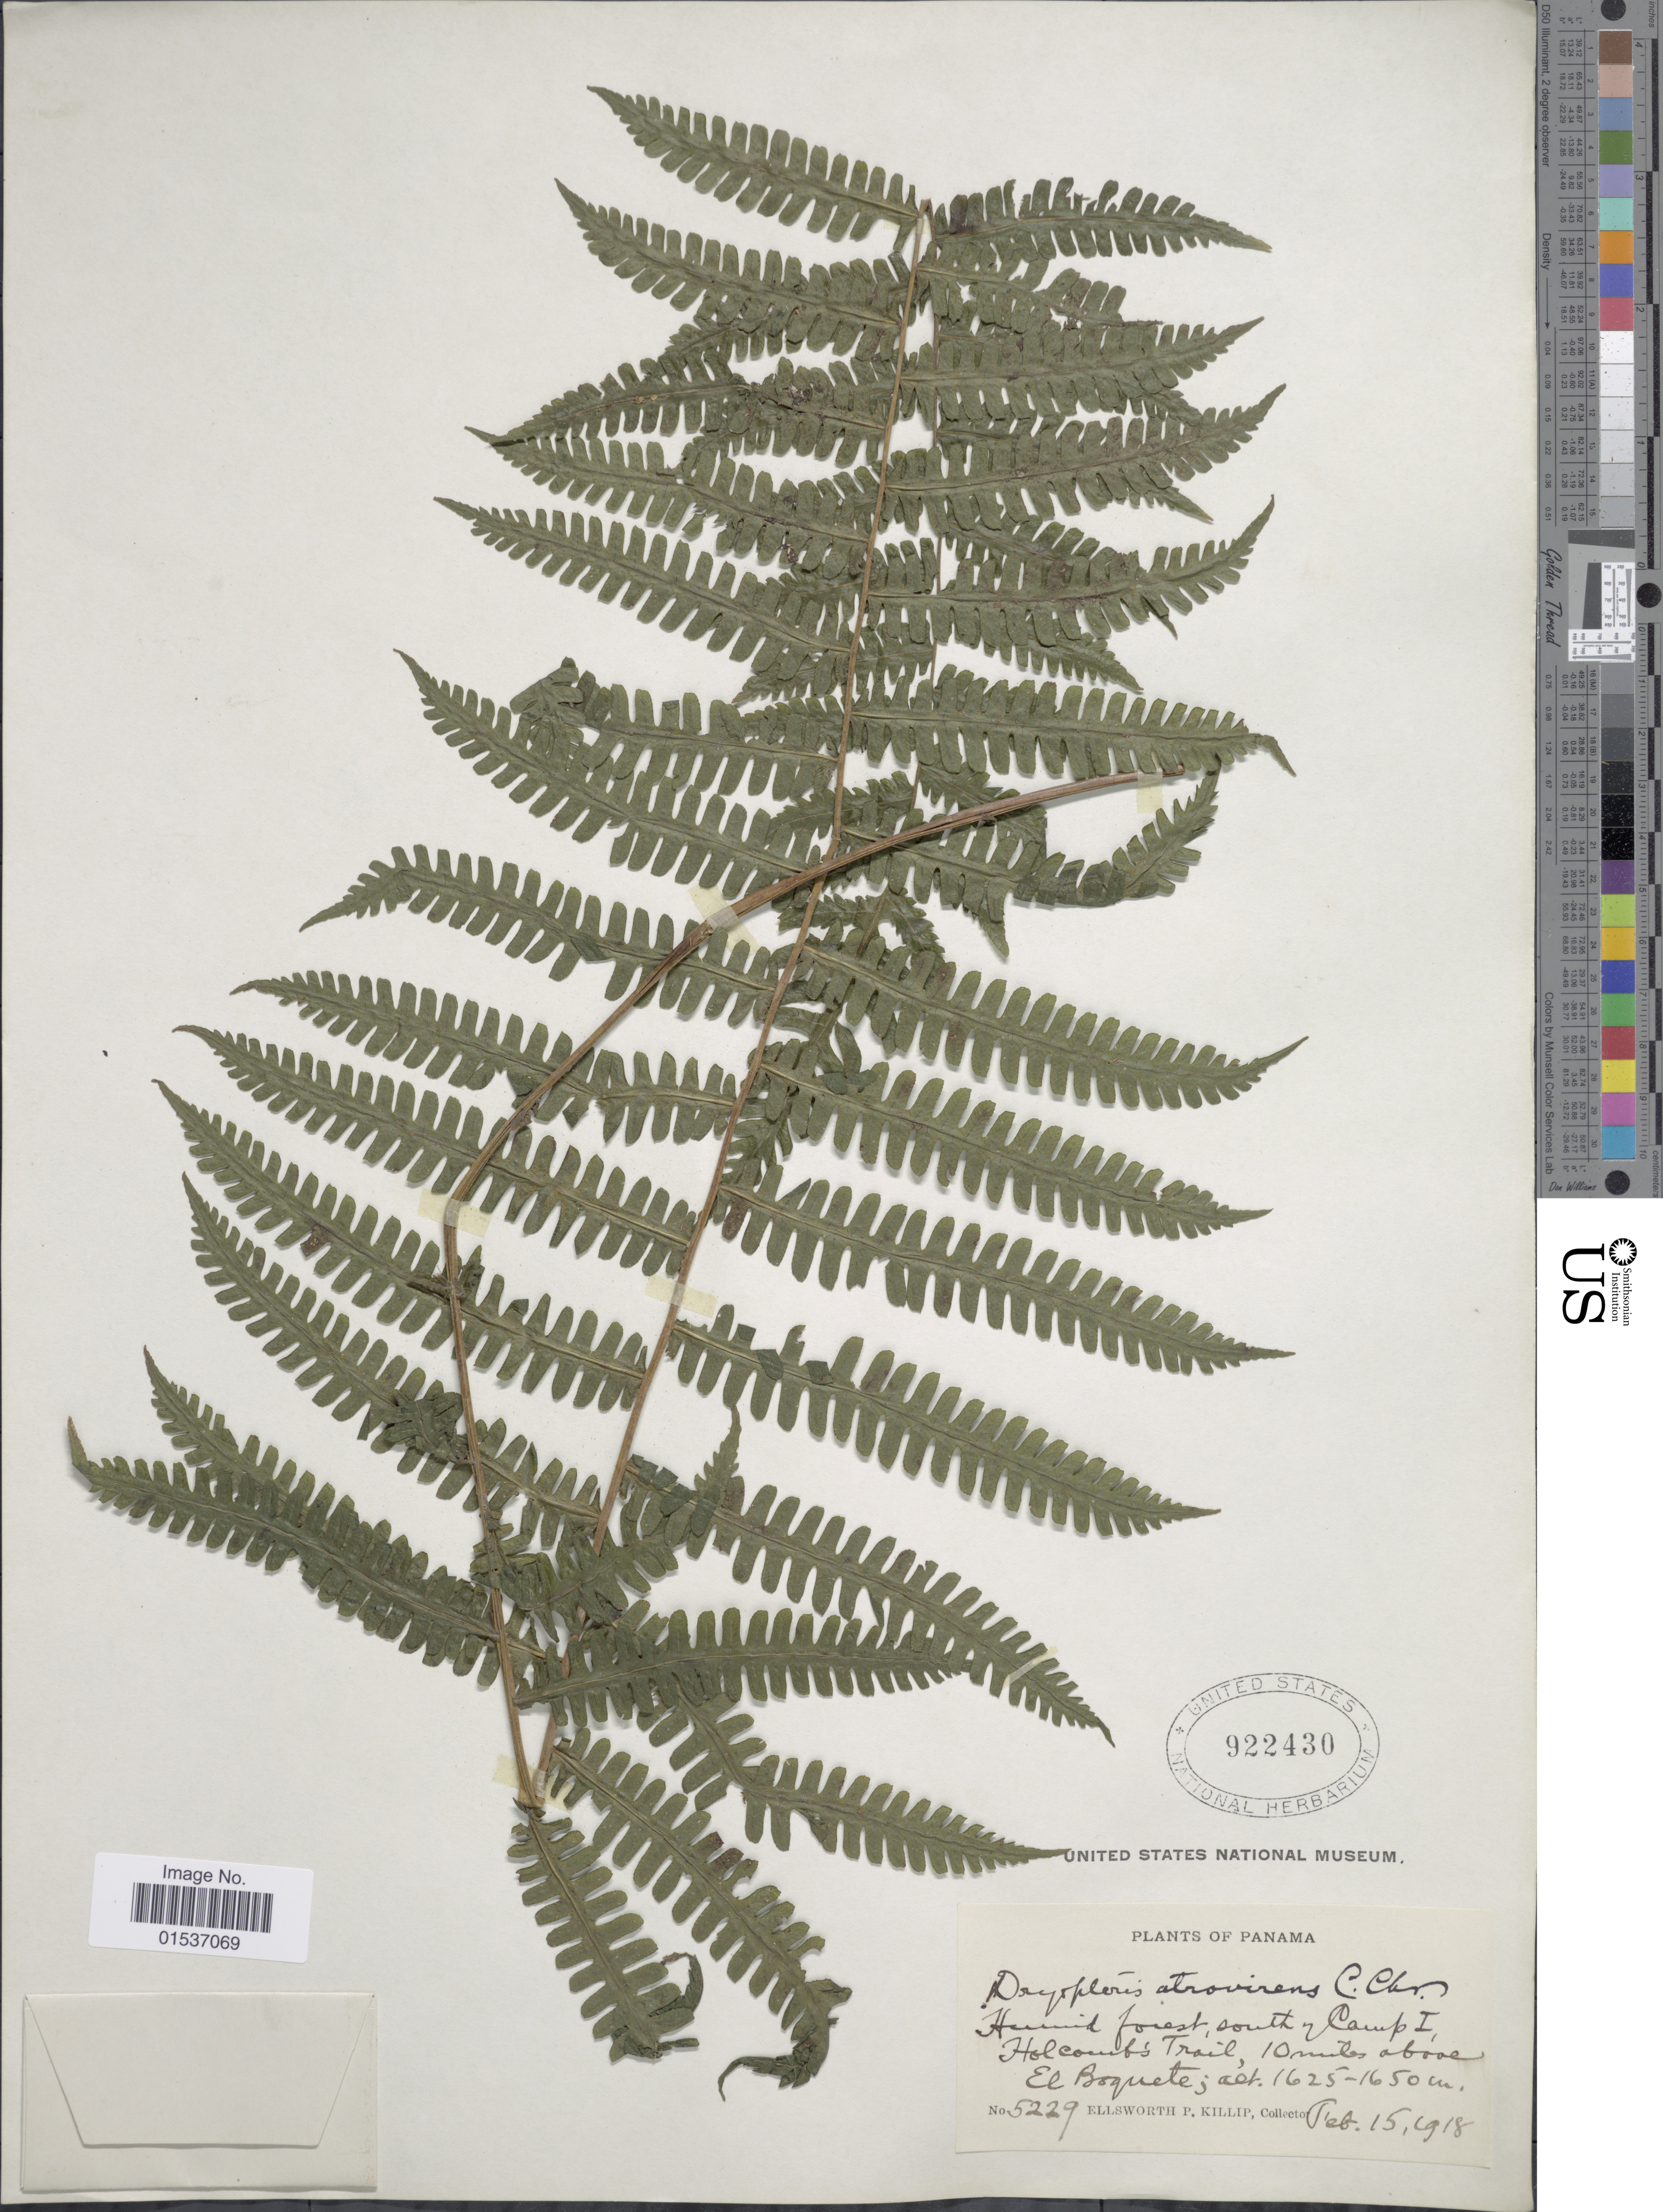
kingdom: Plantae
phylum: Tracheophyta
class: Polypodiopsida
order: Polypodiales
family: Thelypteridaceae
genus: Thelypteris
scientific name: Thelypteris atrovirens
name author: (C. Chr.) C.F. Reed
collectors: E. P. Killip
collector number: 5229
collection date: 1918-02-15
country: Panama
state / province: Panamá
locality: South of Camp I. Holcombs' Trail, 10 miles above El Boquete.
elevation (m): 1625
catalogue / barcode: US 922430